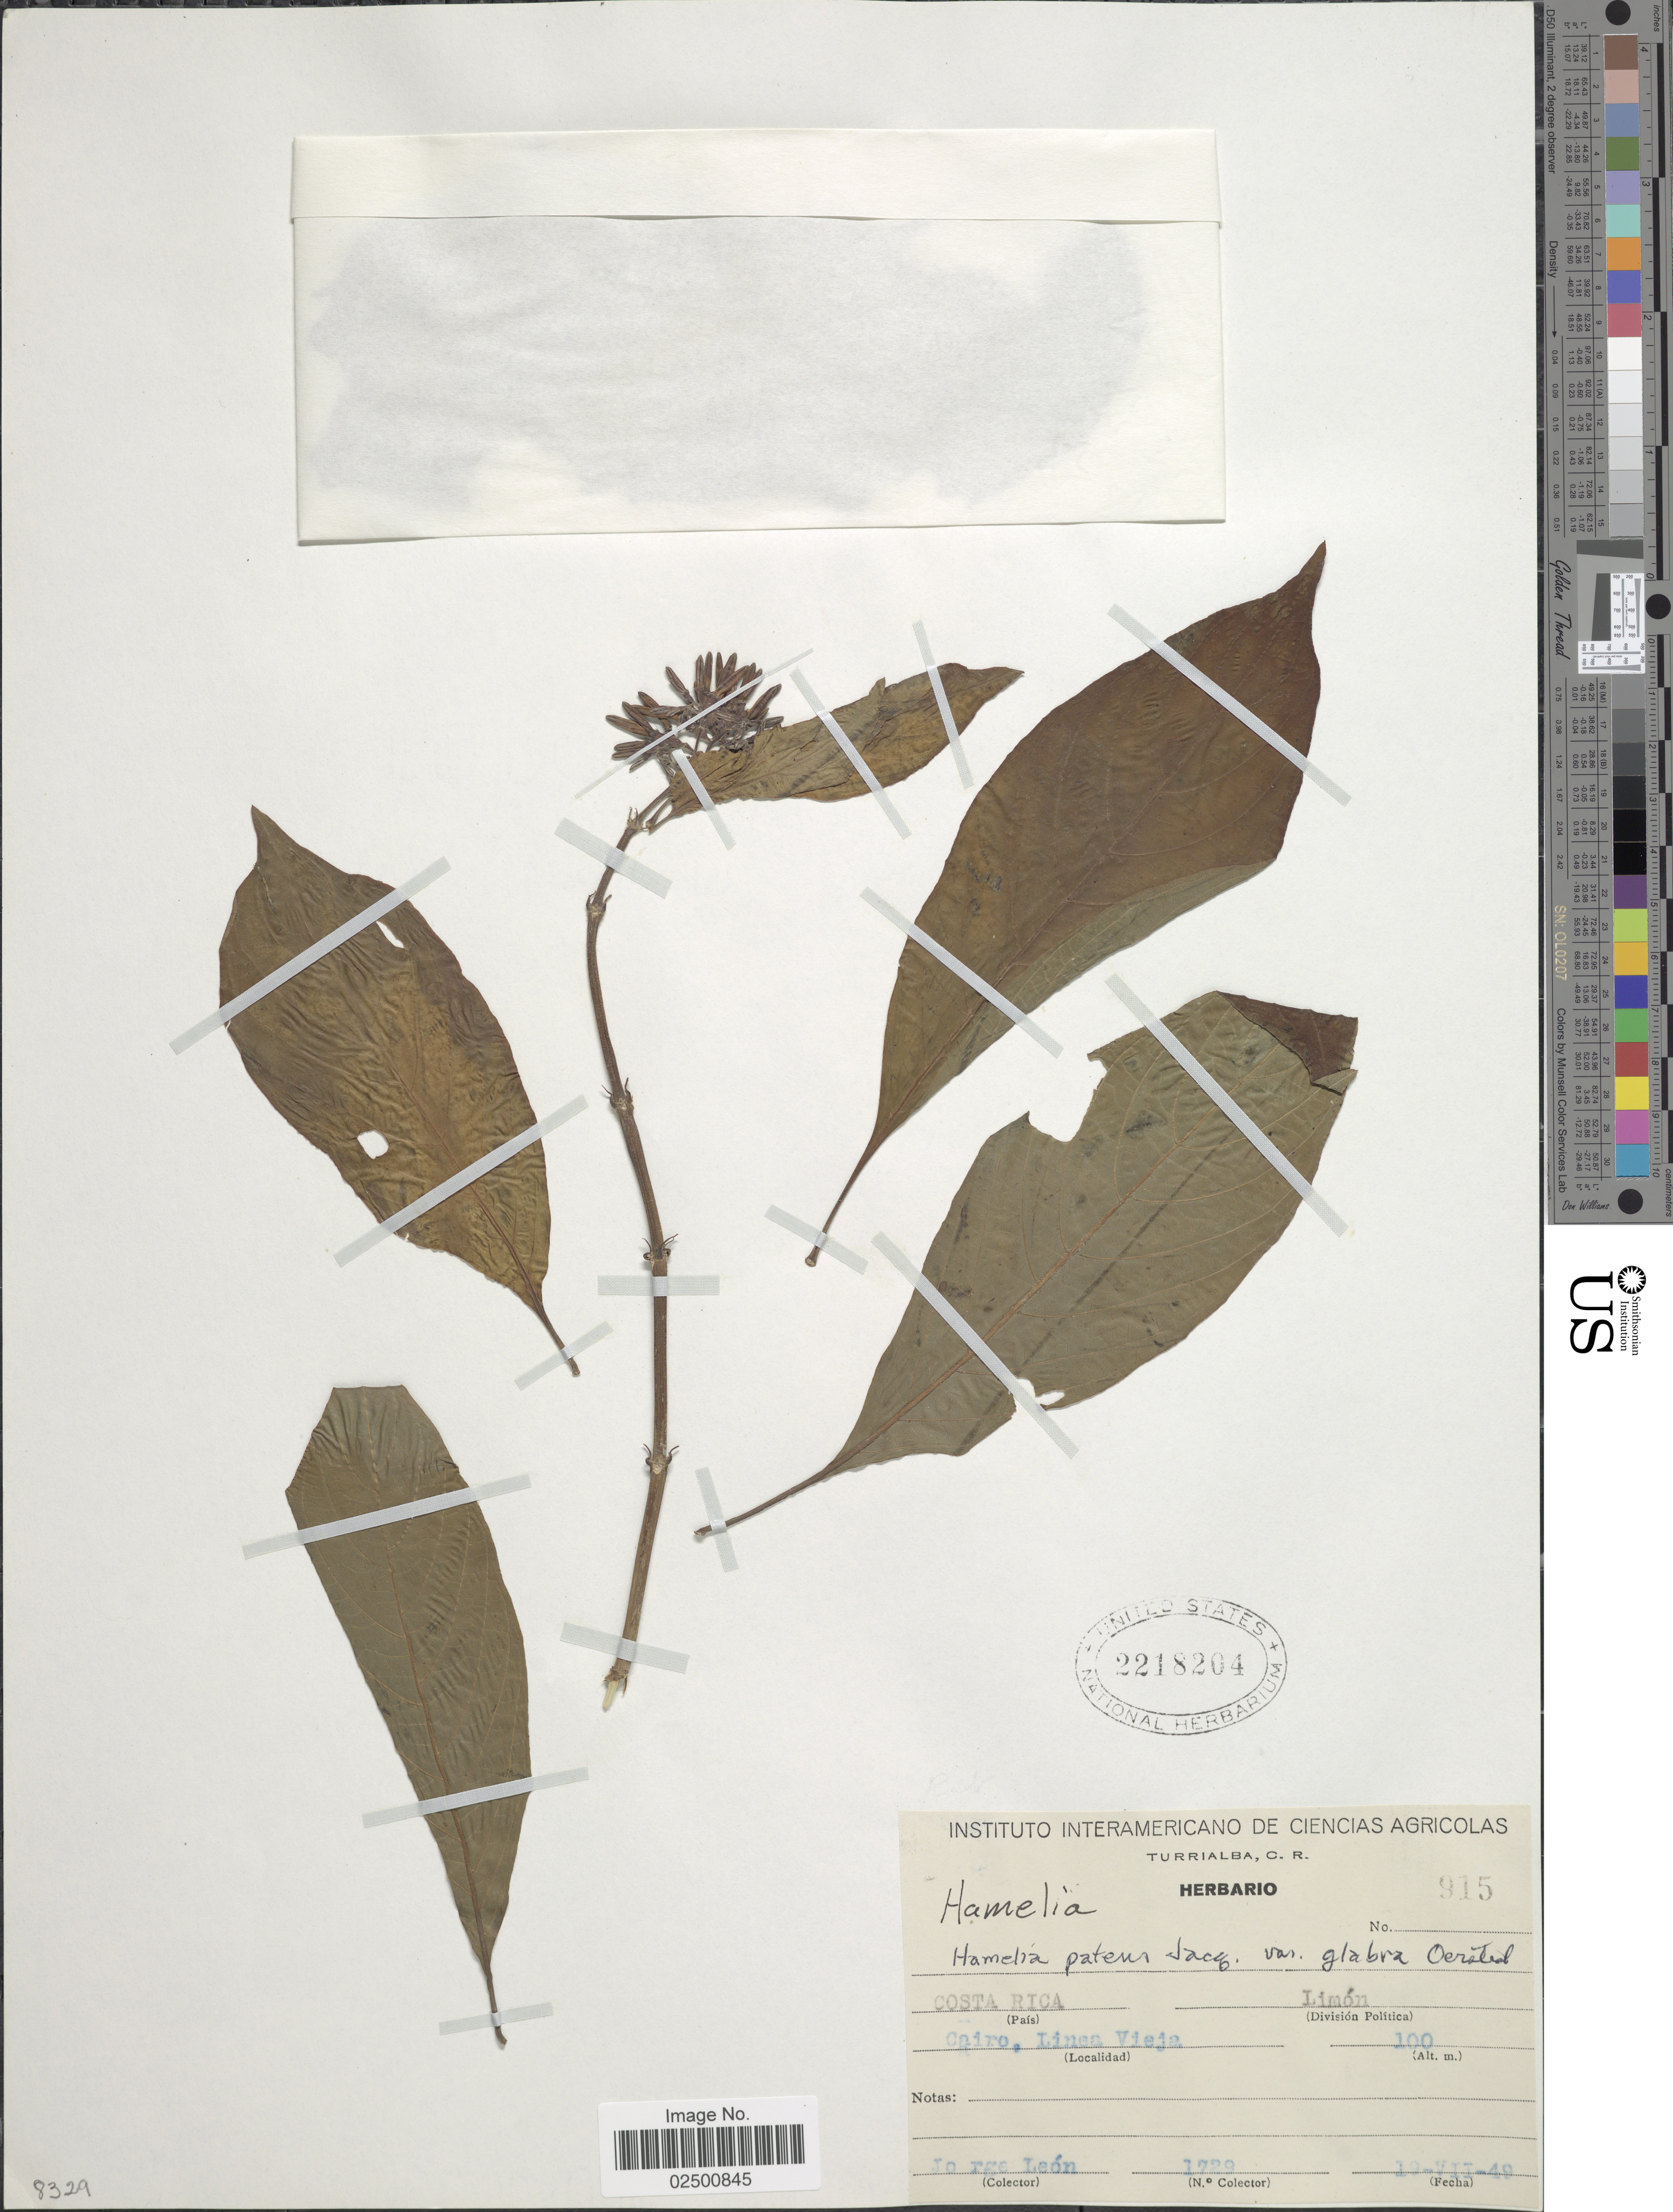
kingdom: Plantae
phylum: Tracheophyta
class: Magnoliopsida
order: Gentianales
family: Rubiaceae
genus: Hamelia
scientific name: Hamelia patens var. suaveolens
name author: (Kunth)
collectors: J. León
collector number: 1729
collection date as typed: Transcribed d/m/y: 19/7/49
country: Costa Rica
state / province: Limón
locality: Cairo, Linea Vieja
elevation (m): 100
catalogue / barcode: US 2218204